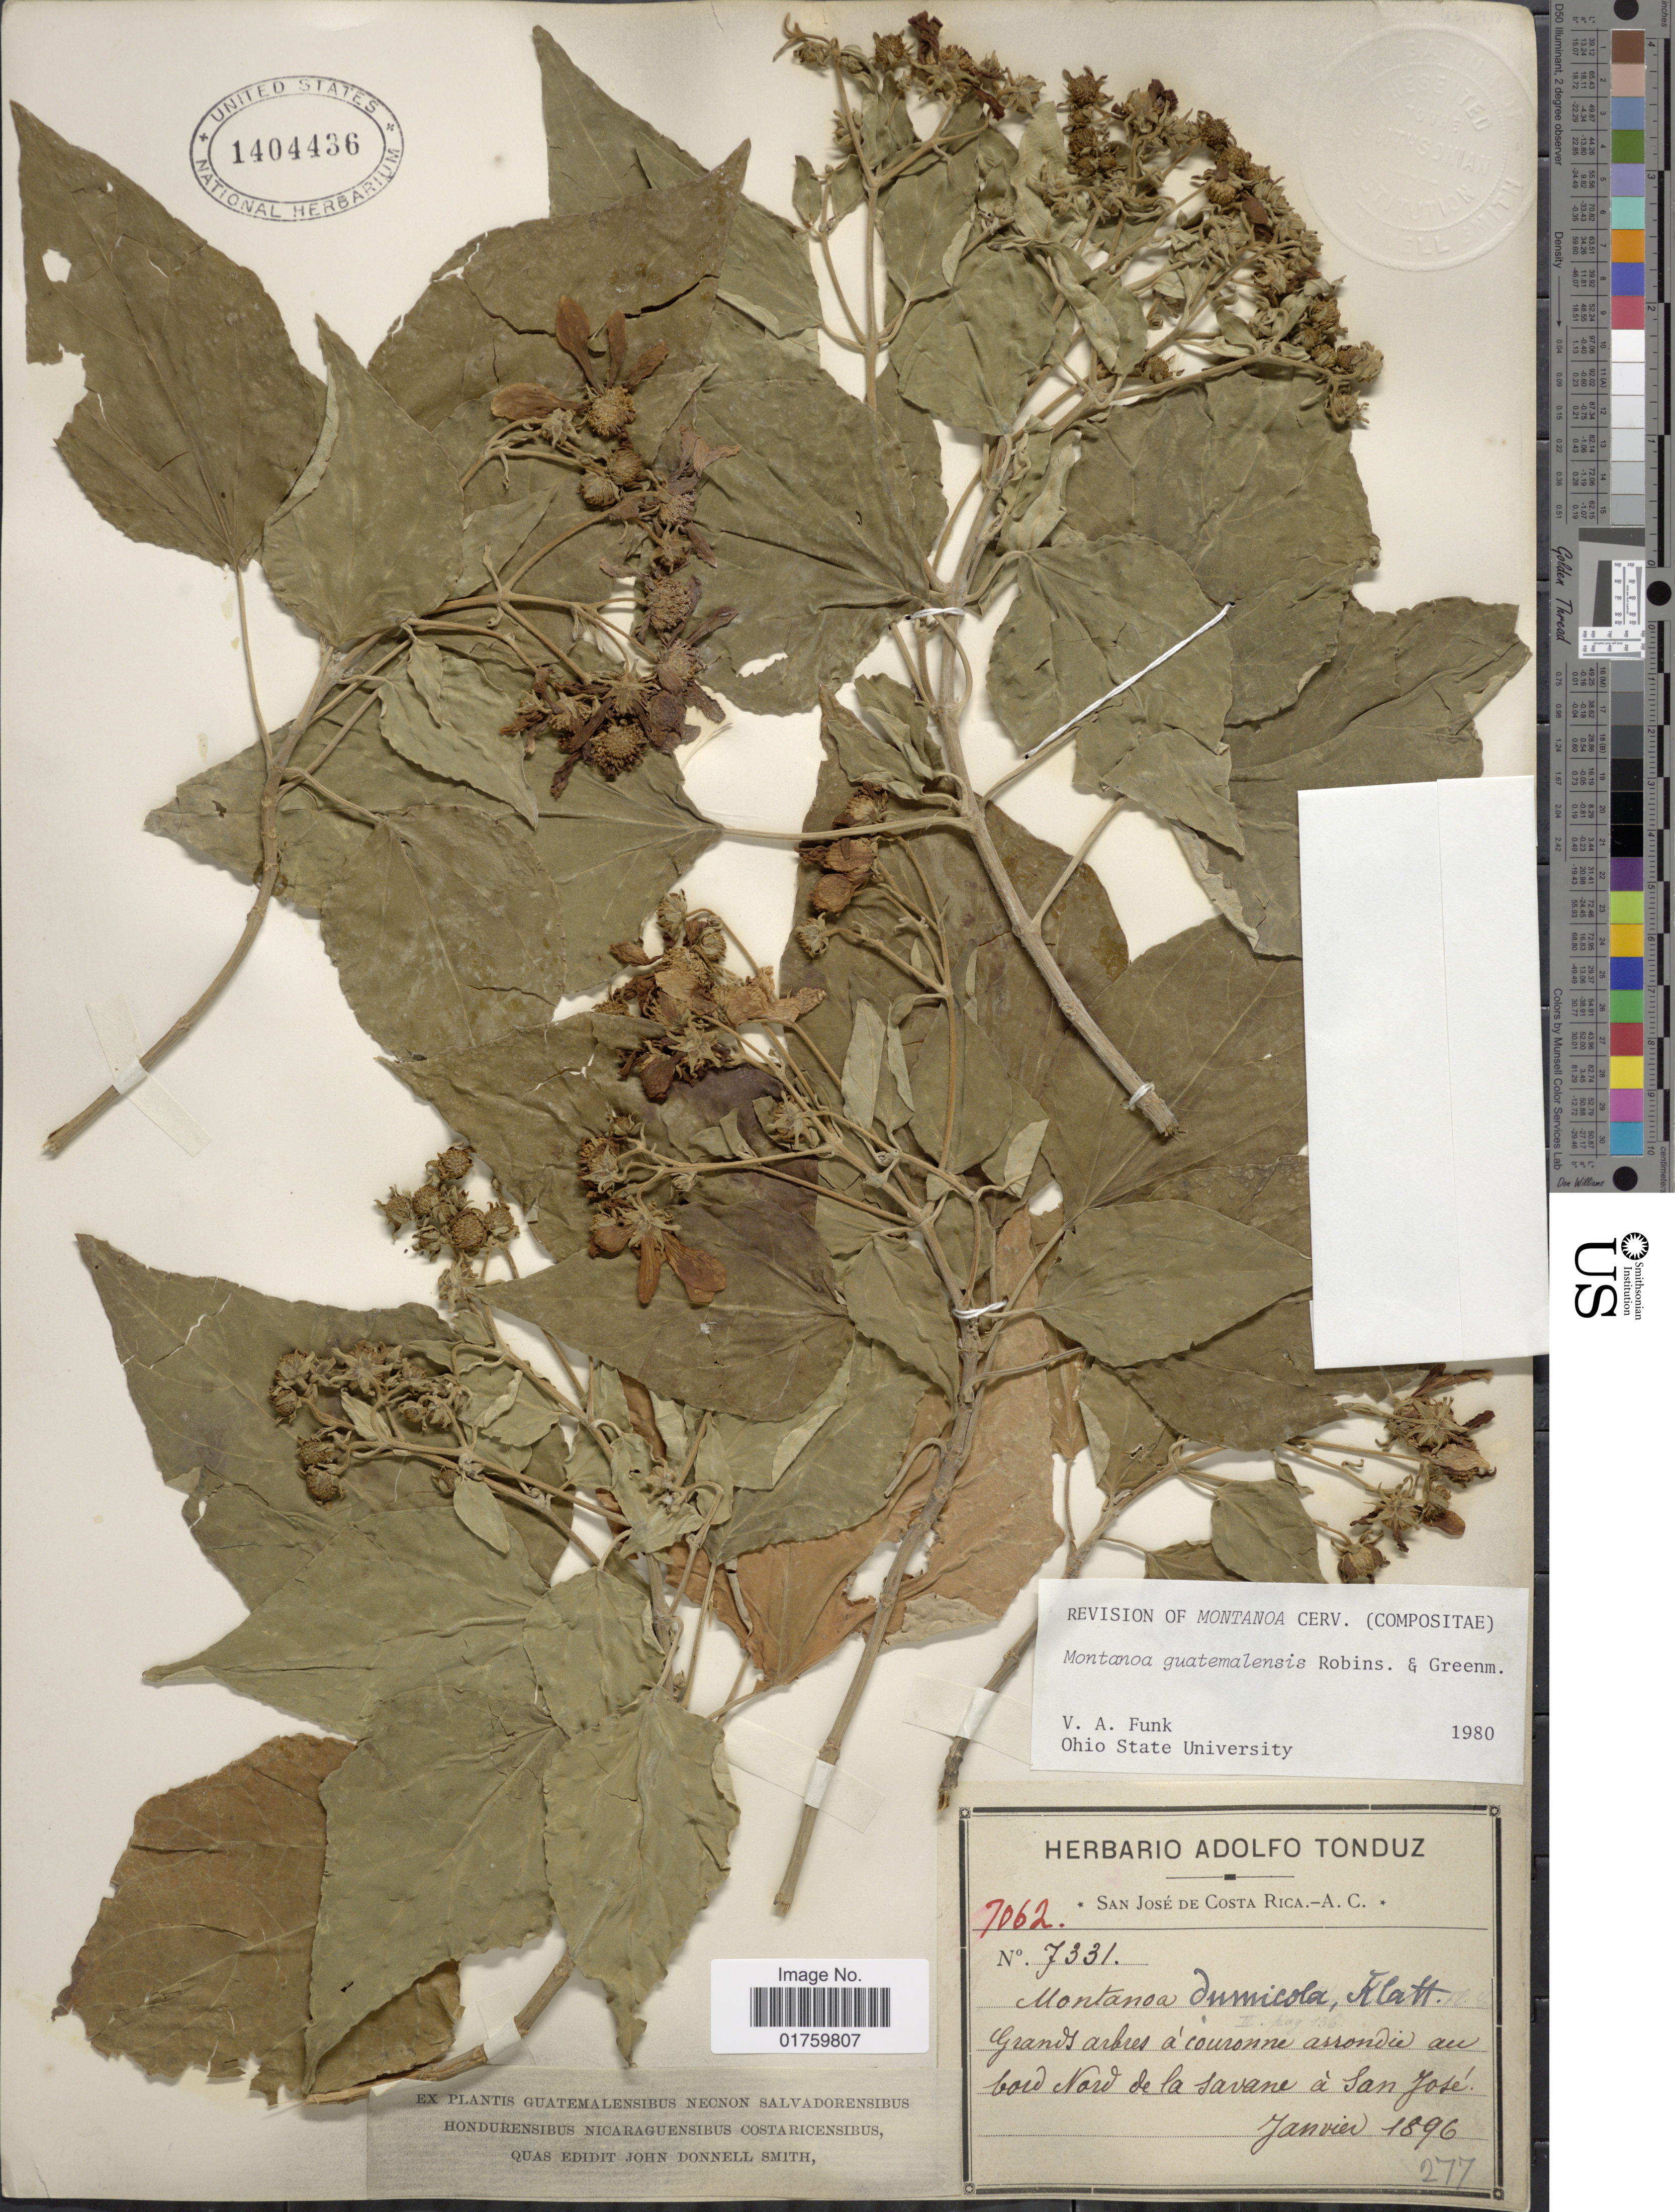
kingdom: Plantae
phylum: Tracheophyta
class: Magnoliopsida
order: Asterales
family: Asteraceae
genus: Montanoa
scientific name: Montanoa guatemalensis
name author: B.L. Rob. & Greenm.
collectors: ex Herb. Adolfo Tonduz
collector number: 7331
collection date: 1896-01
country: Costa Rica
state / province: San José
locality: A.C. au bord Nord e la savane á San José.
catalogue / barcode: US 1404436